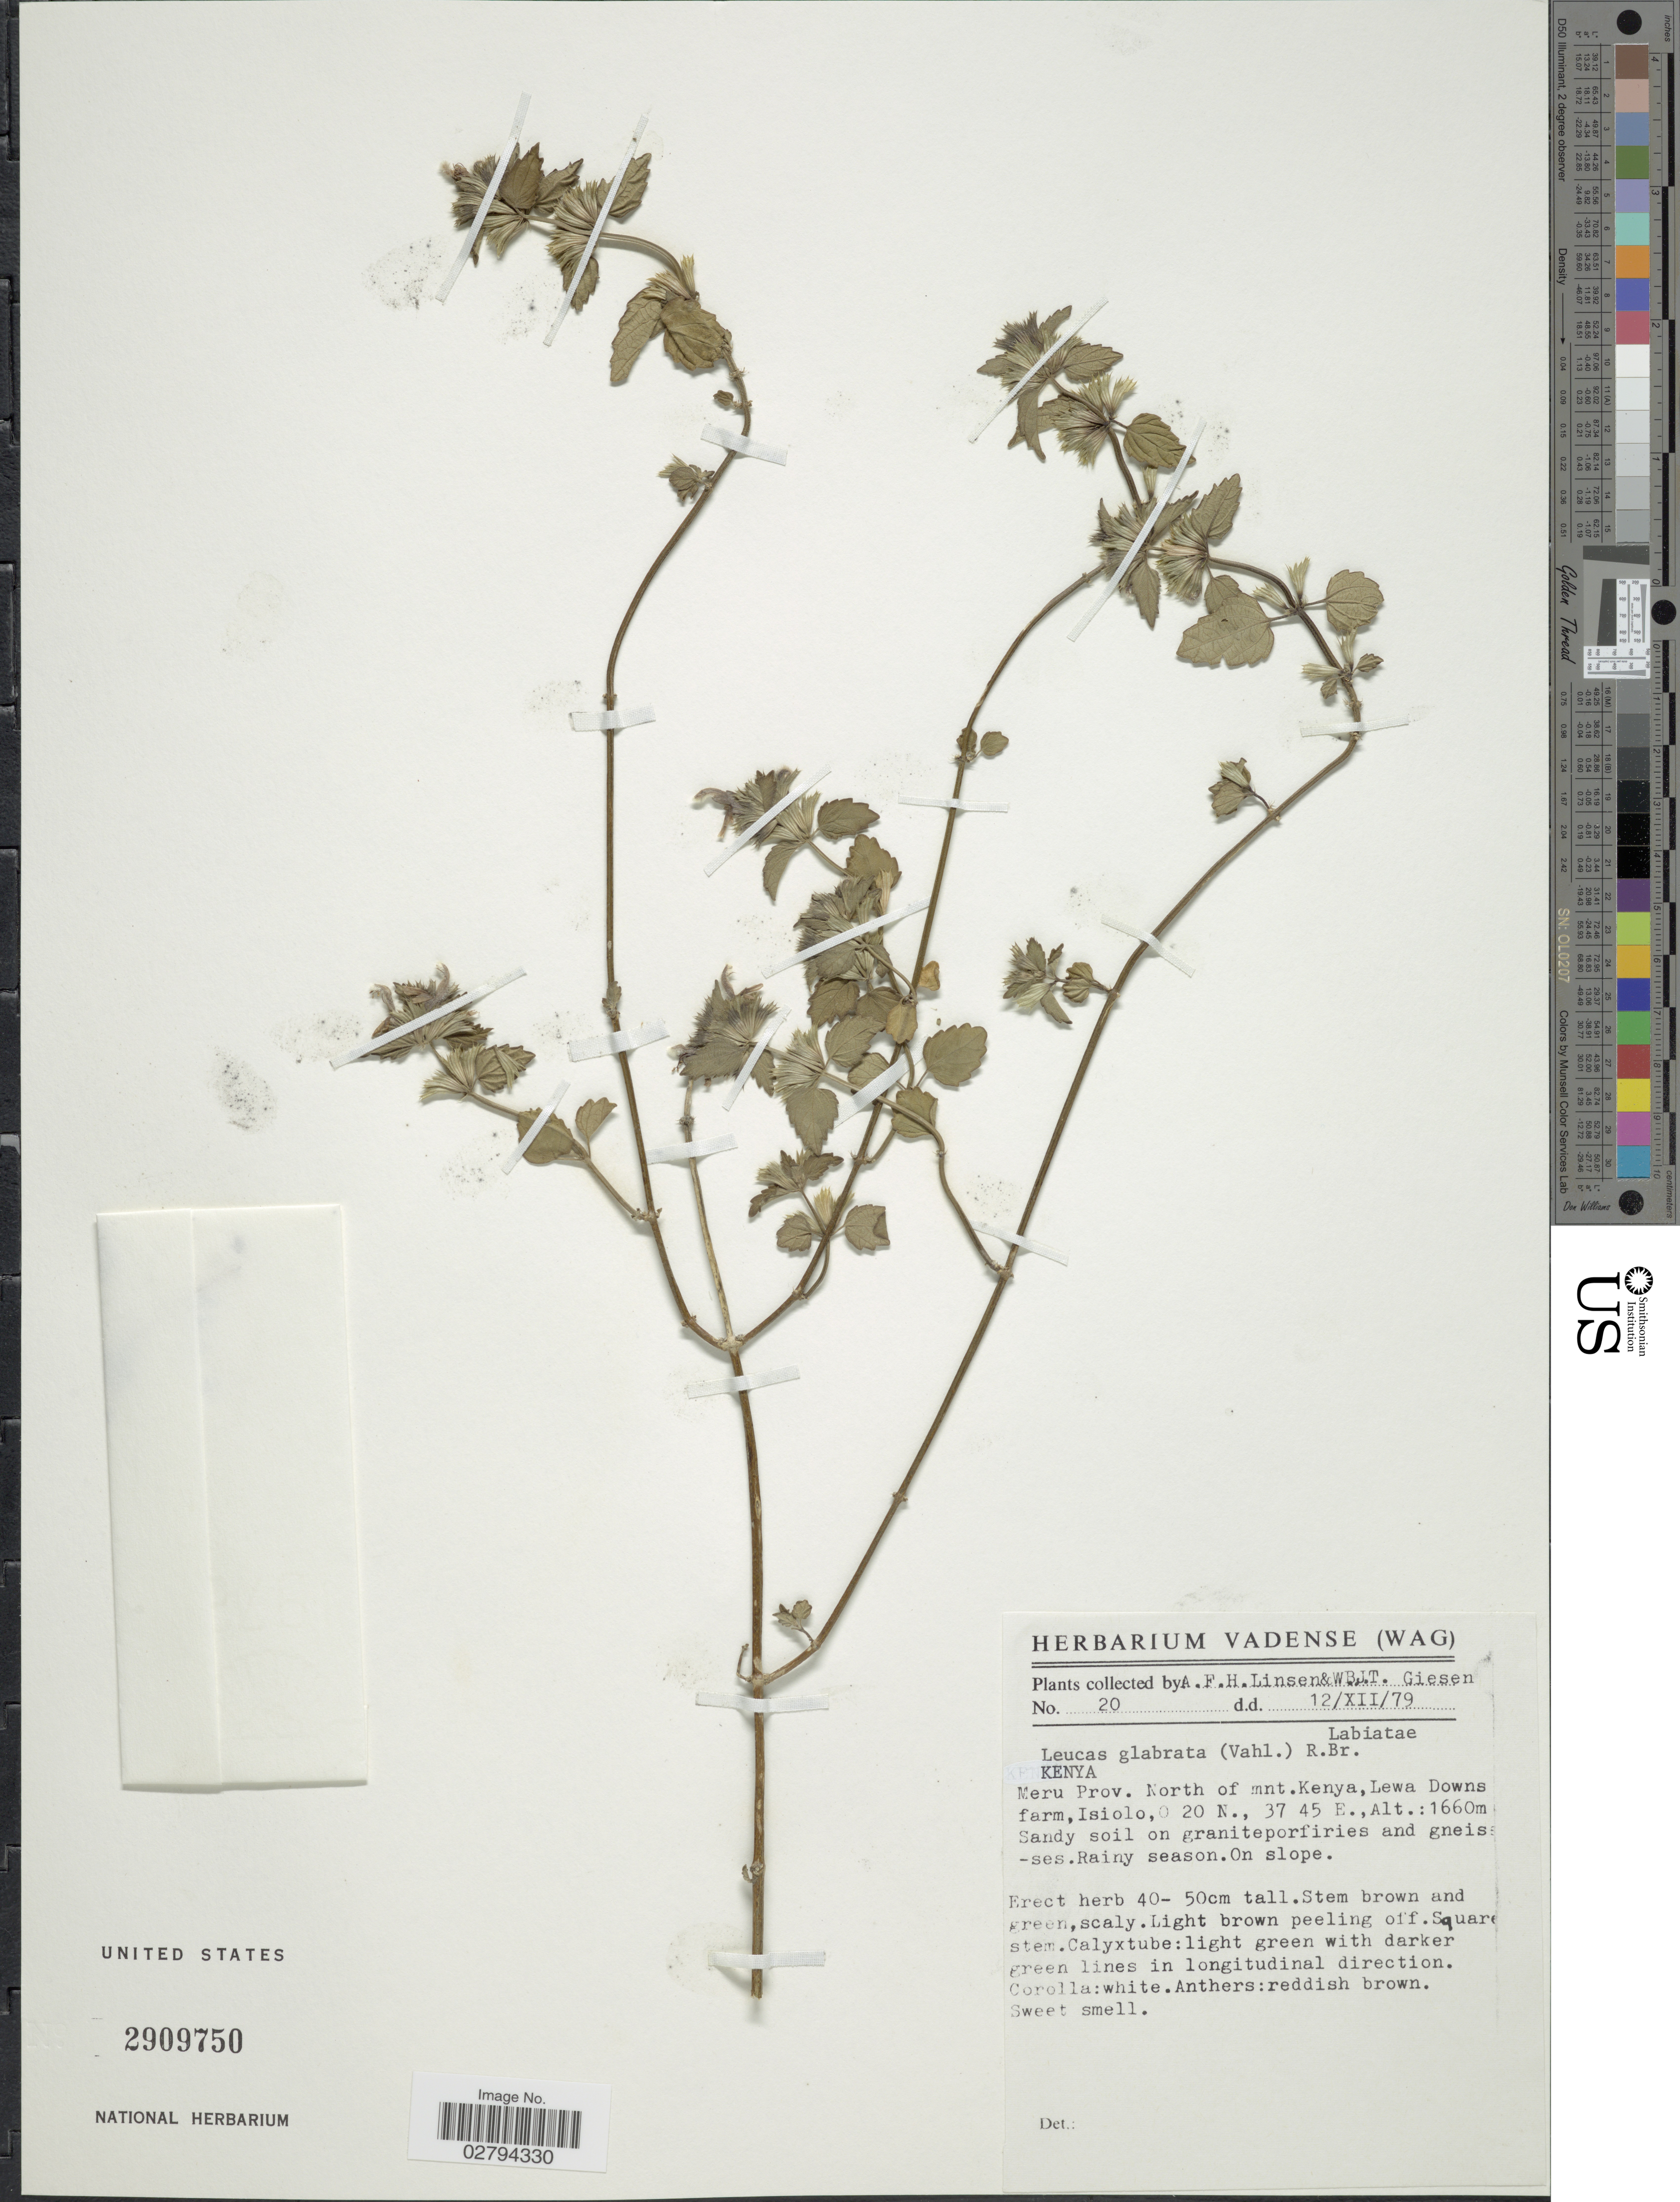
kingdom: Plantae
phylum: Tracheophyta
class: Magnoliopsida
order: Lamiales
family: Lamiaceae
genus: Leucas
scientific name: Leucas glabrata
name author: (Vahl) Sm.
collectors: A. Linsen & W. Giesen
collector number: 20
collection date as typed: Transcribed d/m/y: 12/12/79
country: Kenya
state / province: Meru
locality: North of mnt. Kenya, Lewa Downs farm, Isiolo.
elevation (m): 1660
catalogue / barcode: US 2909750